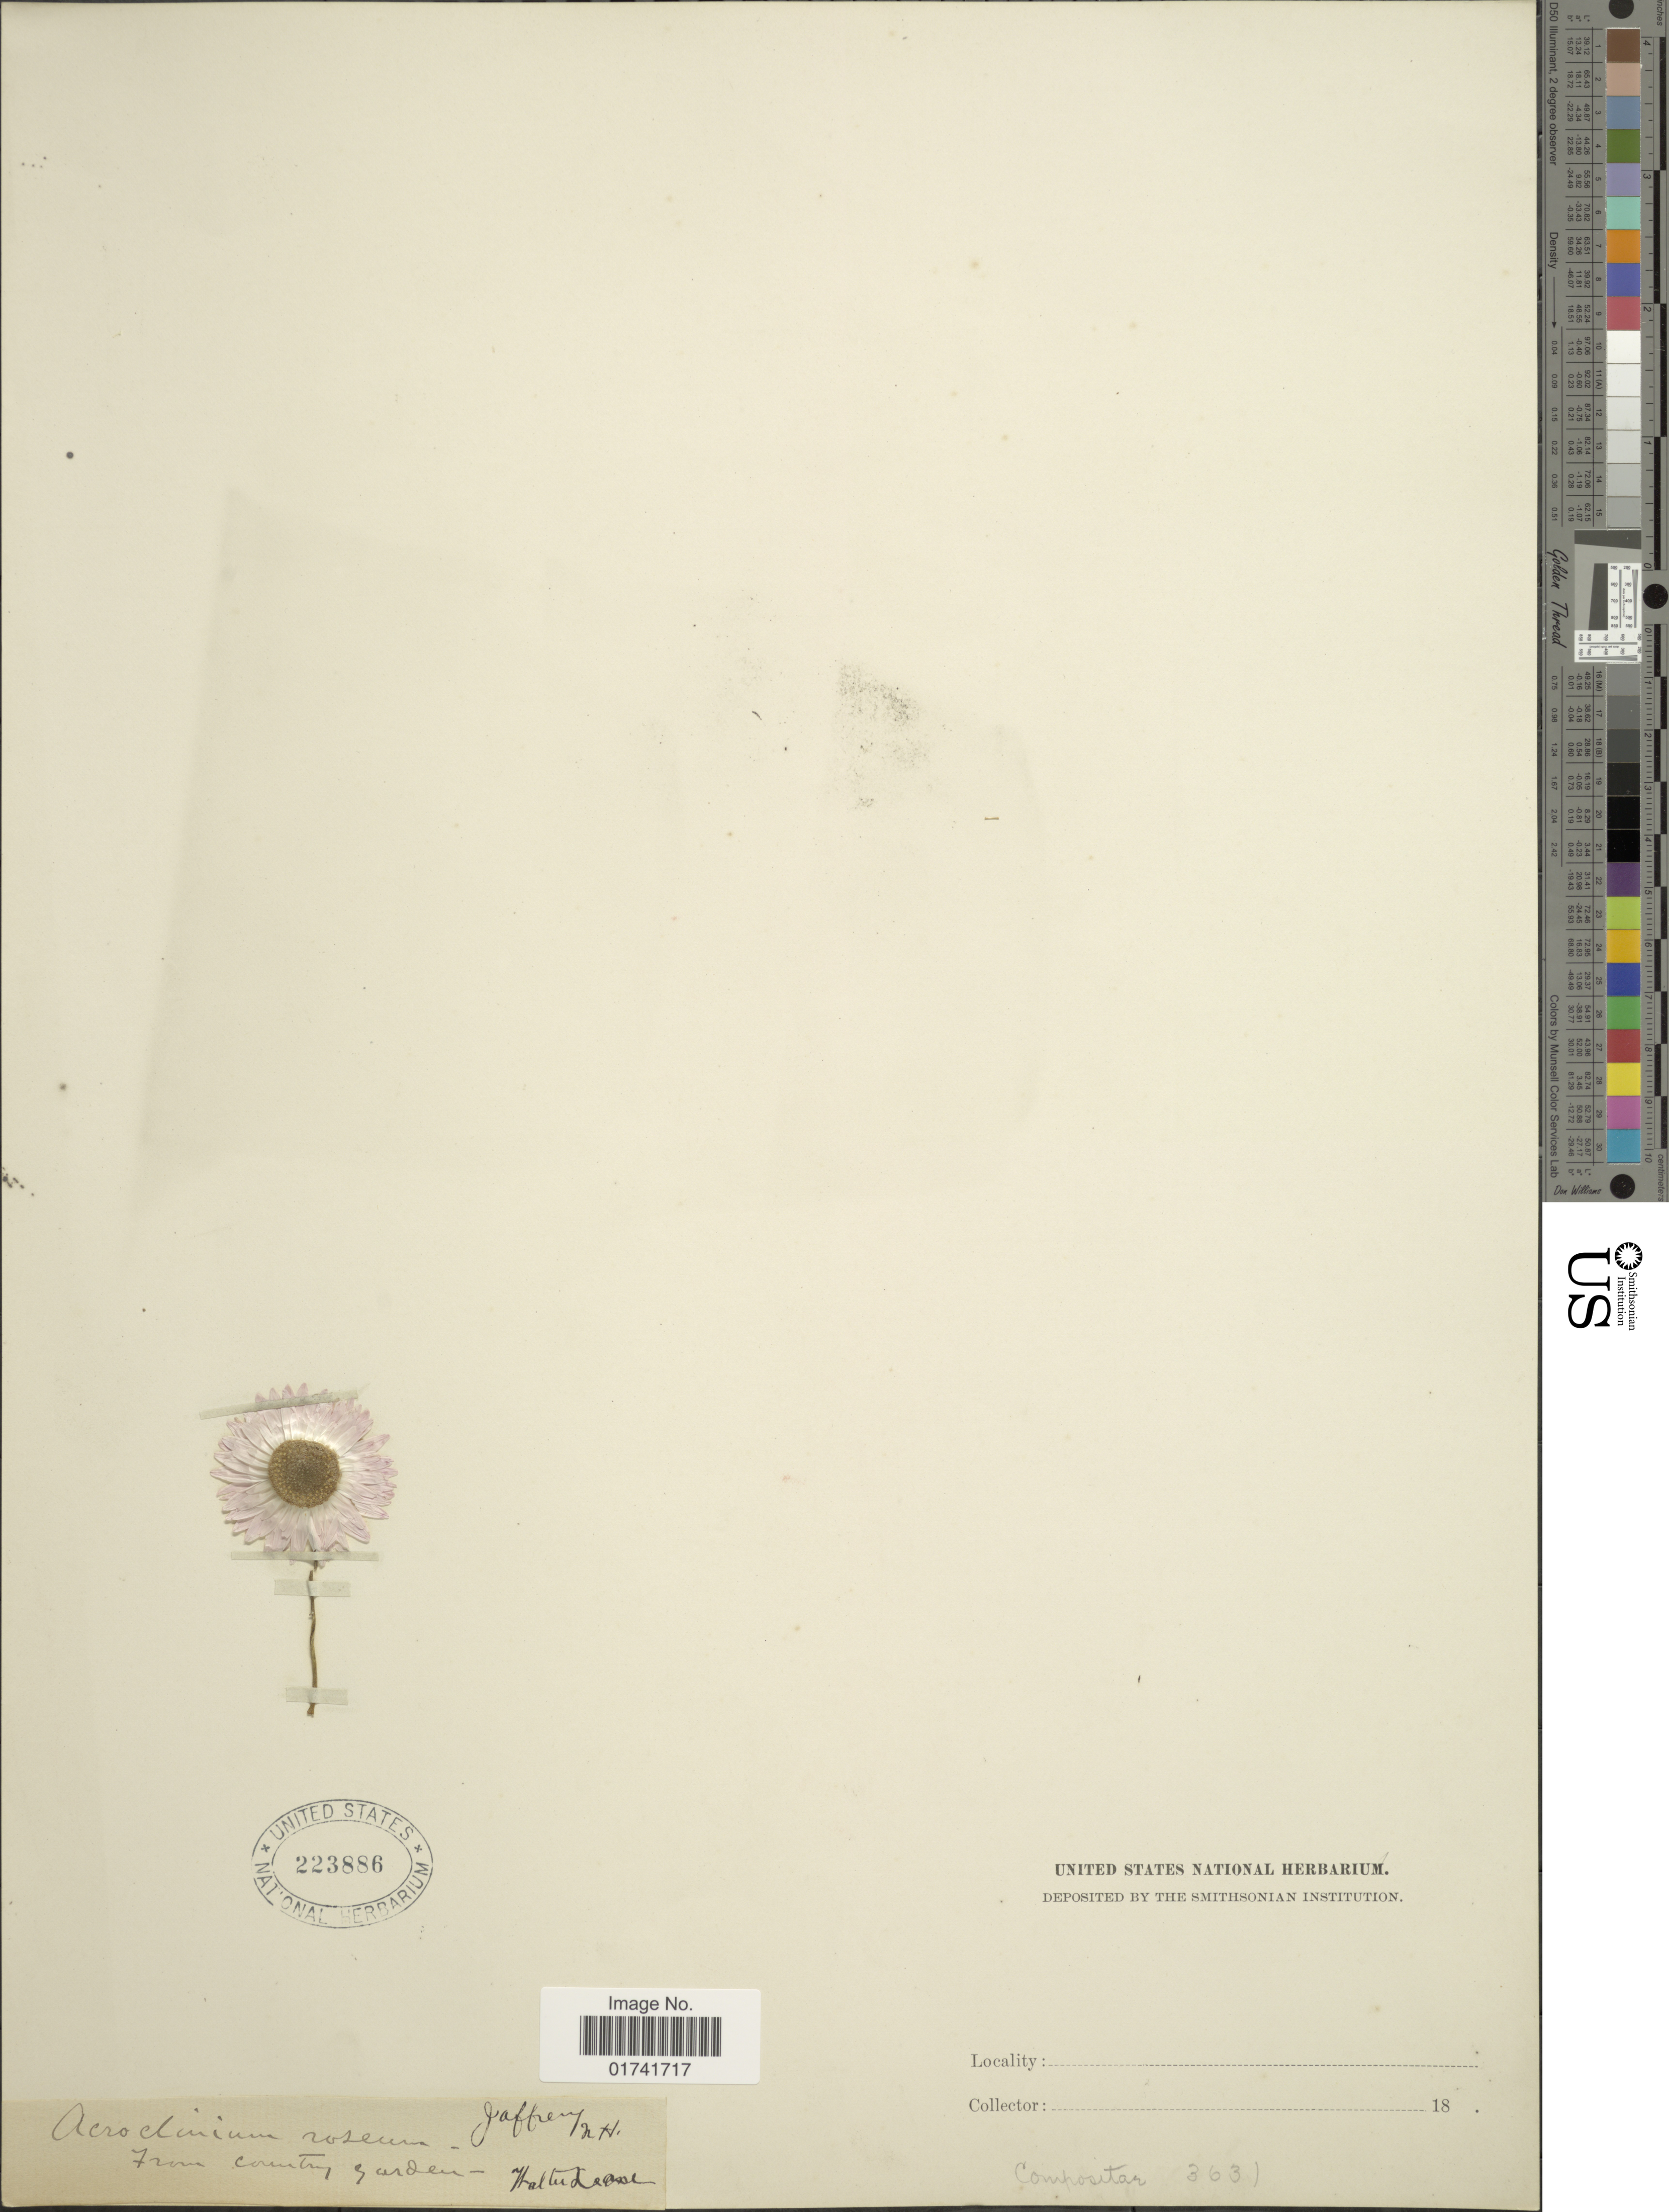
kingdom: Plantae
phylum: Tracheophyta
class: Magnoliopsida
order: Asterales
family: Asteraceae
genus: Helipterum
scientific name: Helipterum roseum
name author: Benth.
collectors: N. Jaffrey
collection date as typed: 18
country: United States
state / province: New Hampshire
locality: From Country garden.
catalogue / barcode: US 223886